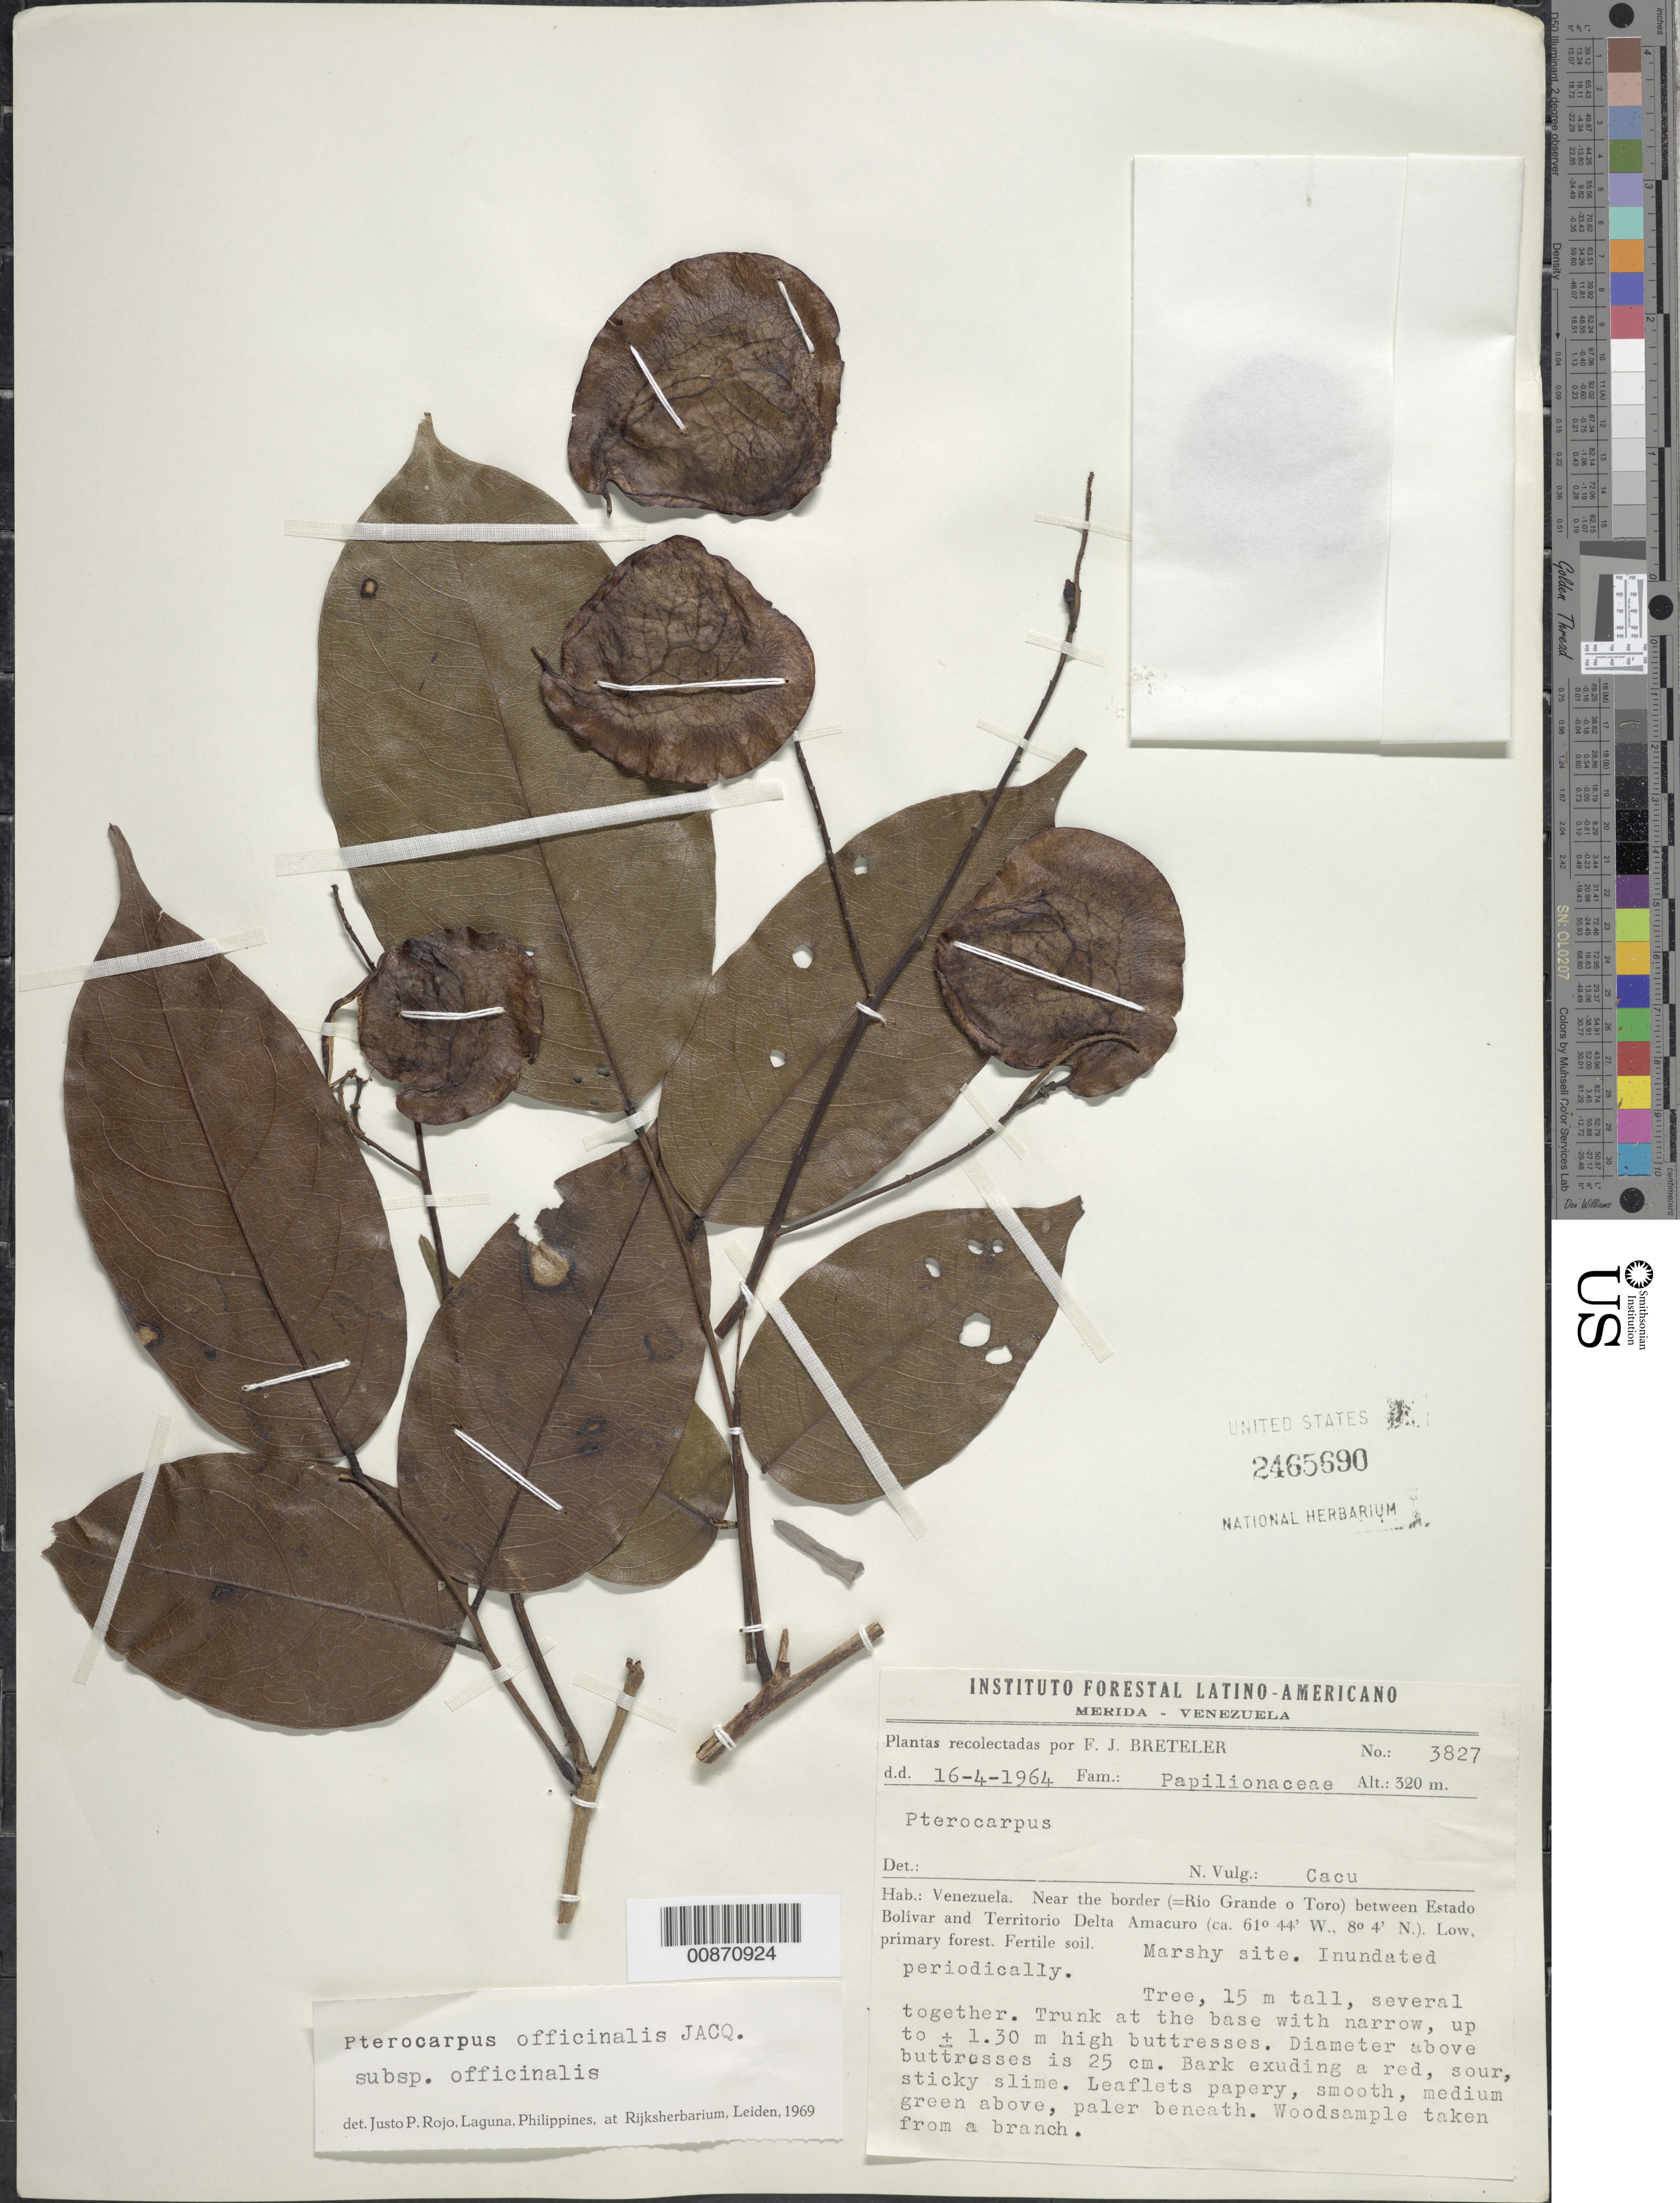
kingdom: Plantae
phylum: Tracheophyta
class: Magnoliopsida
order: Fabales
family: Fabaceae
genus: Pterocarpus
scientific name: Pterocarpus officinalis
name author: Jacq.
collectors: F. J. Breteler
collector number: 3827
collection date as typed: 16-Apr-64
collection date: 1964-04-16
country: Venezuela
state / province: Bolívar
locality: Río Grande o Toro, near border between Estado Bolívar and Territorío Delta Amacuro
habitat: Low, primary forest, fertile soil; marshy site, inundated periodically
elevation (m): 320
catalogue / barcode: US 2465690